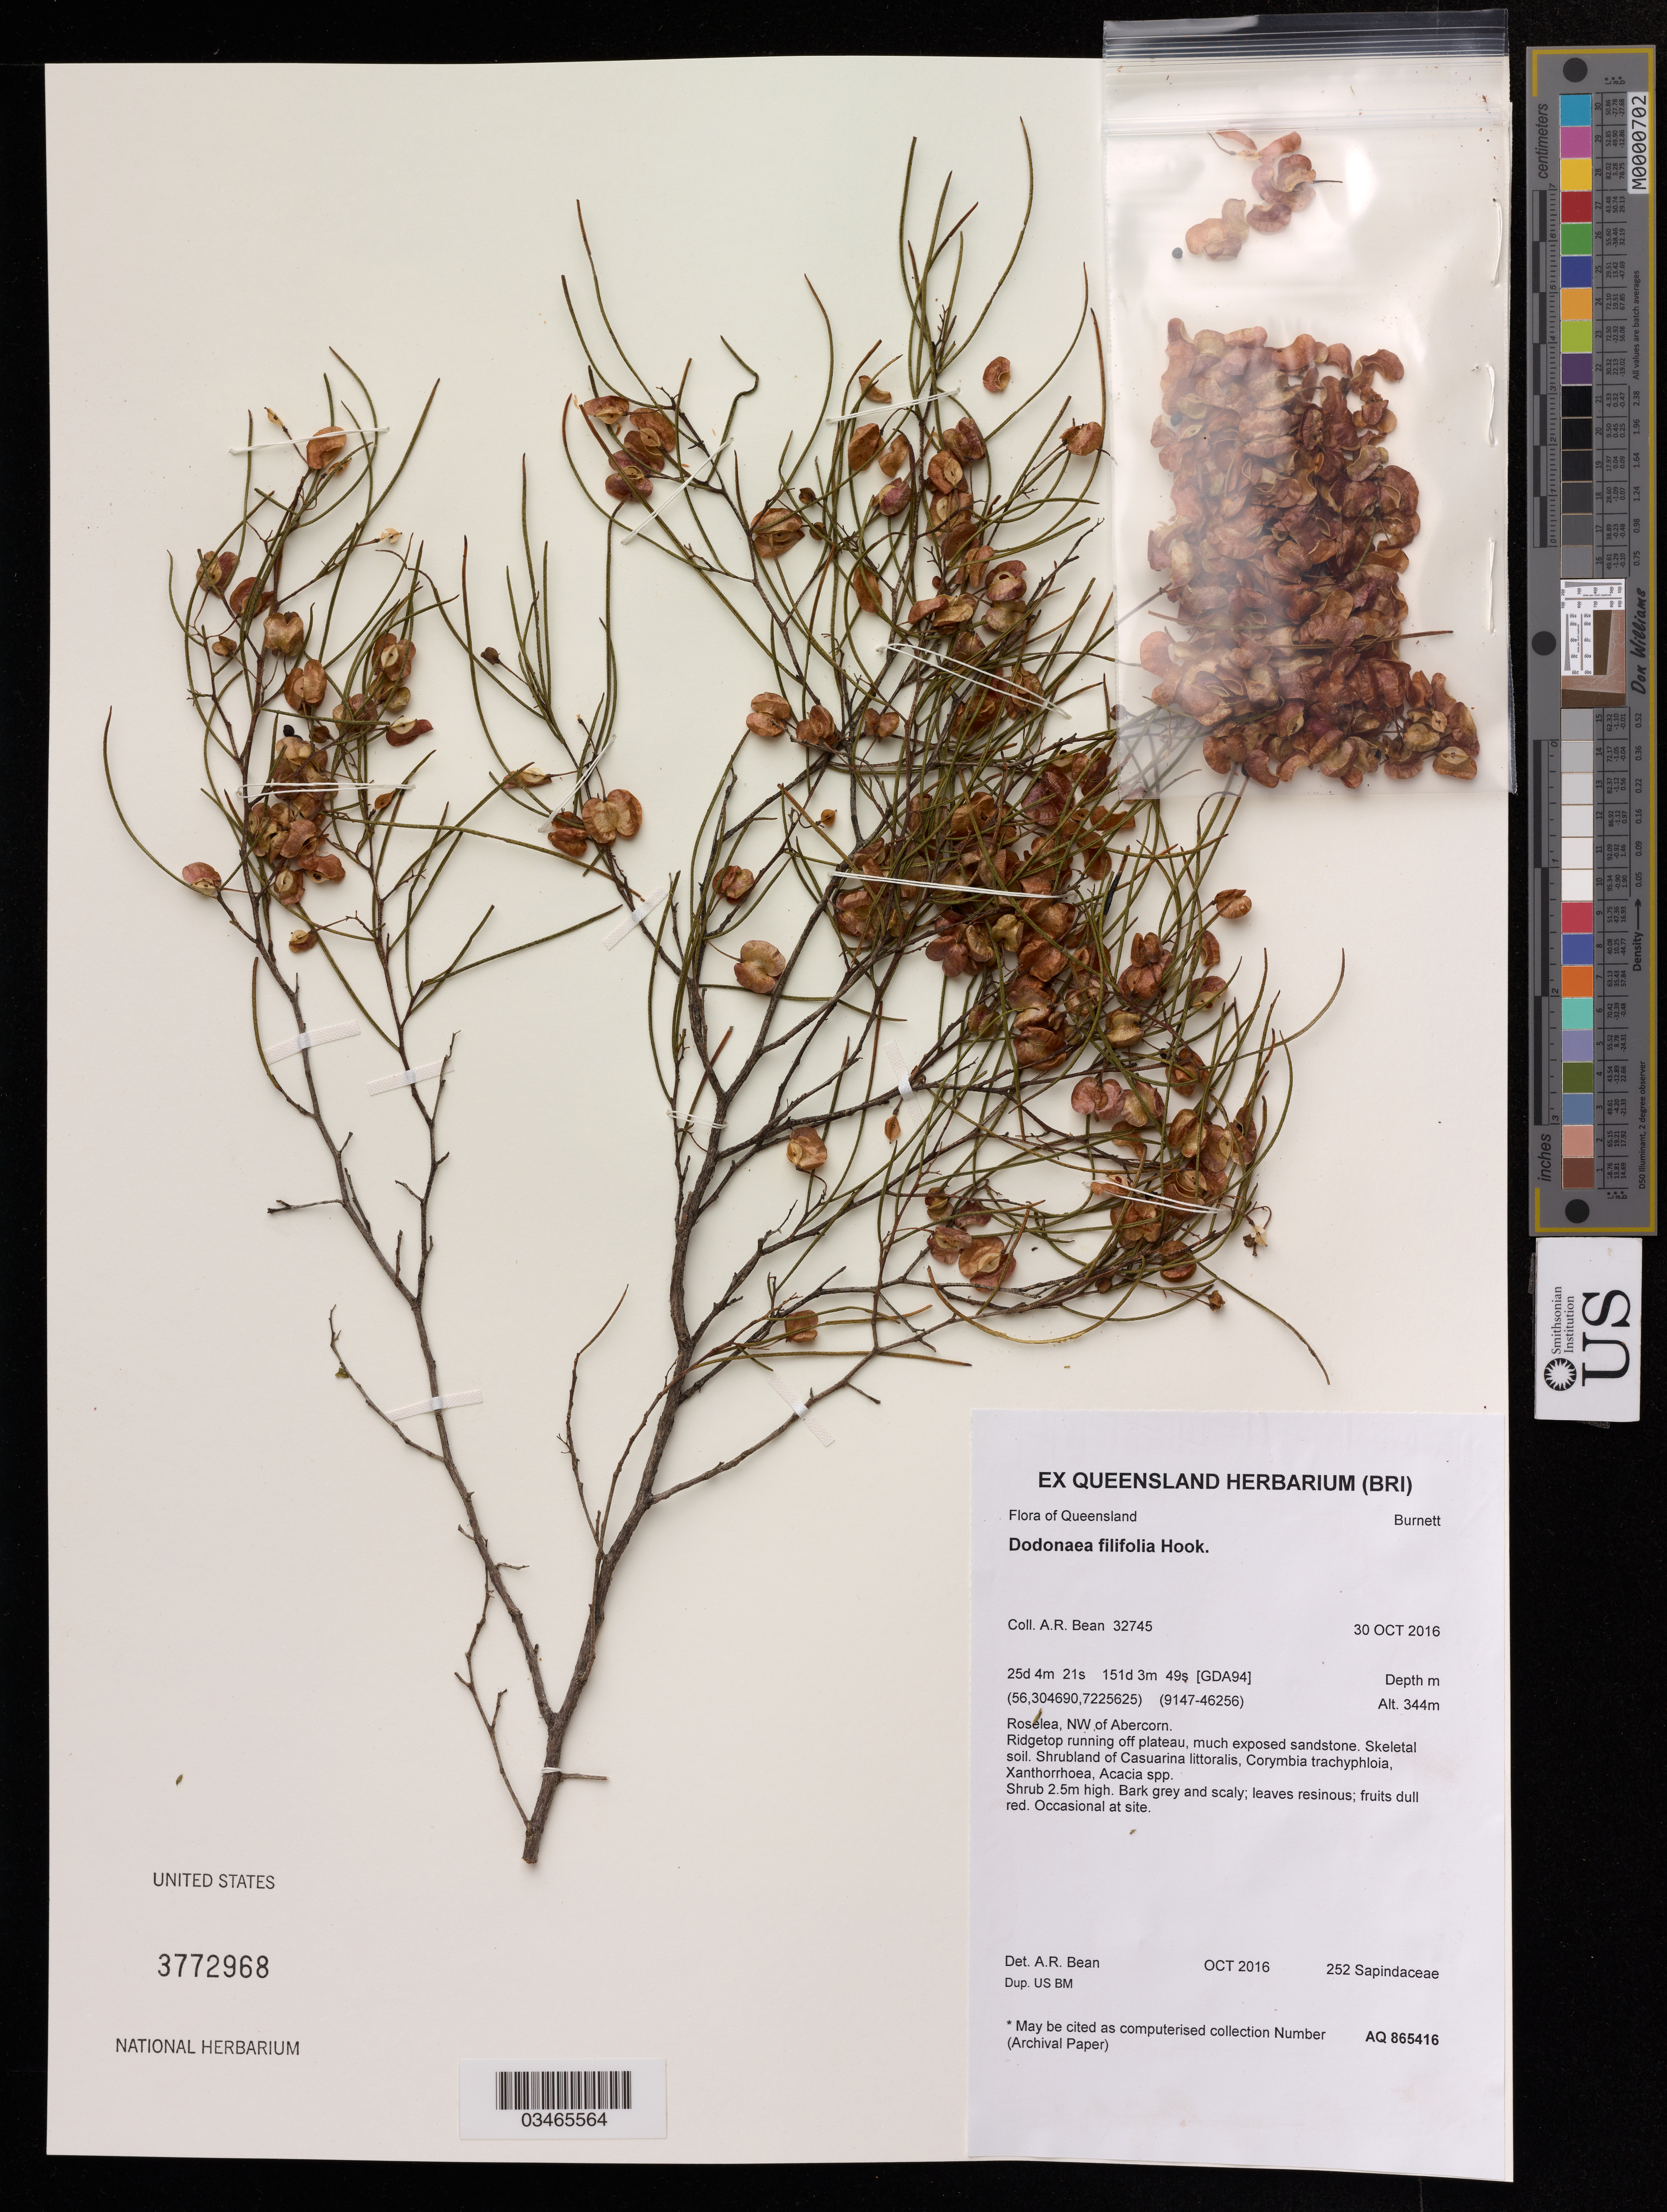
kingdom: Plantae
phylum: Tracheophyta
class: Magnoliopsida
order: Sapindales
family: Sapindaceae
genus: Dodonaea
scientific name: Dodonaea filifolia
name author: Hook.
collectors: A. Bean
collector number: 32745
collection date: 2016-10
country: Australia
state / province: Queensland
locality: Ros!lea, NW of Abercorn.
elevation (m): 344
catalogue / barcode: US 3772968